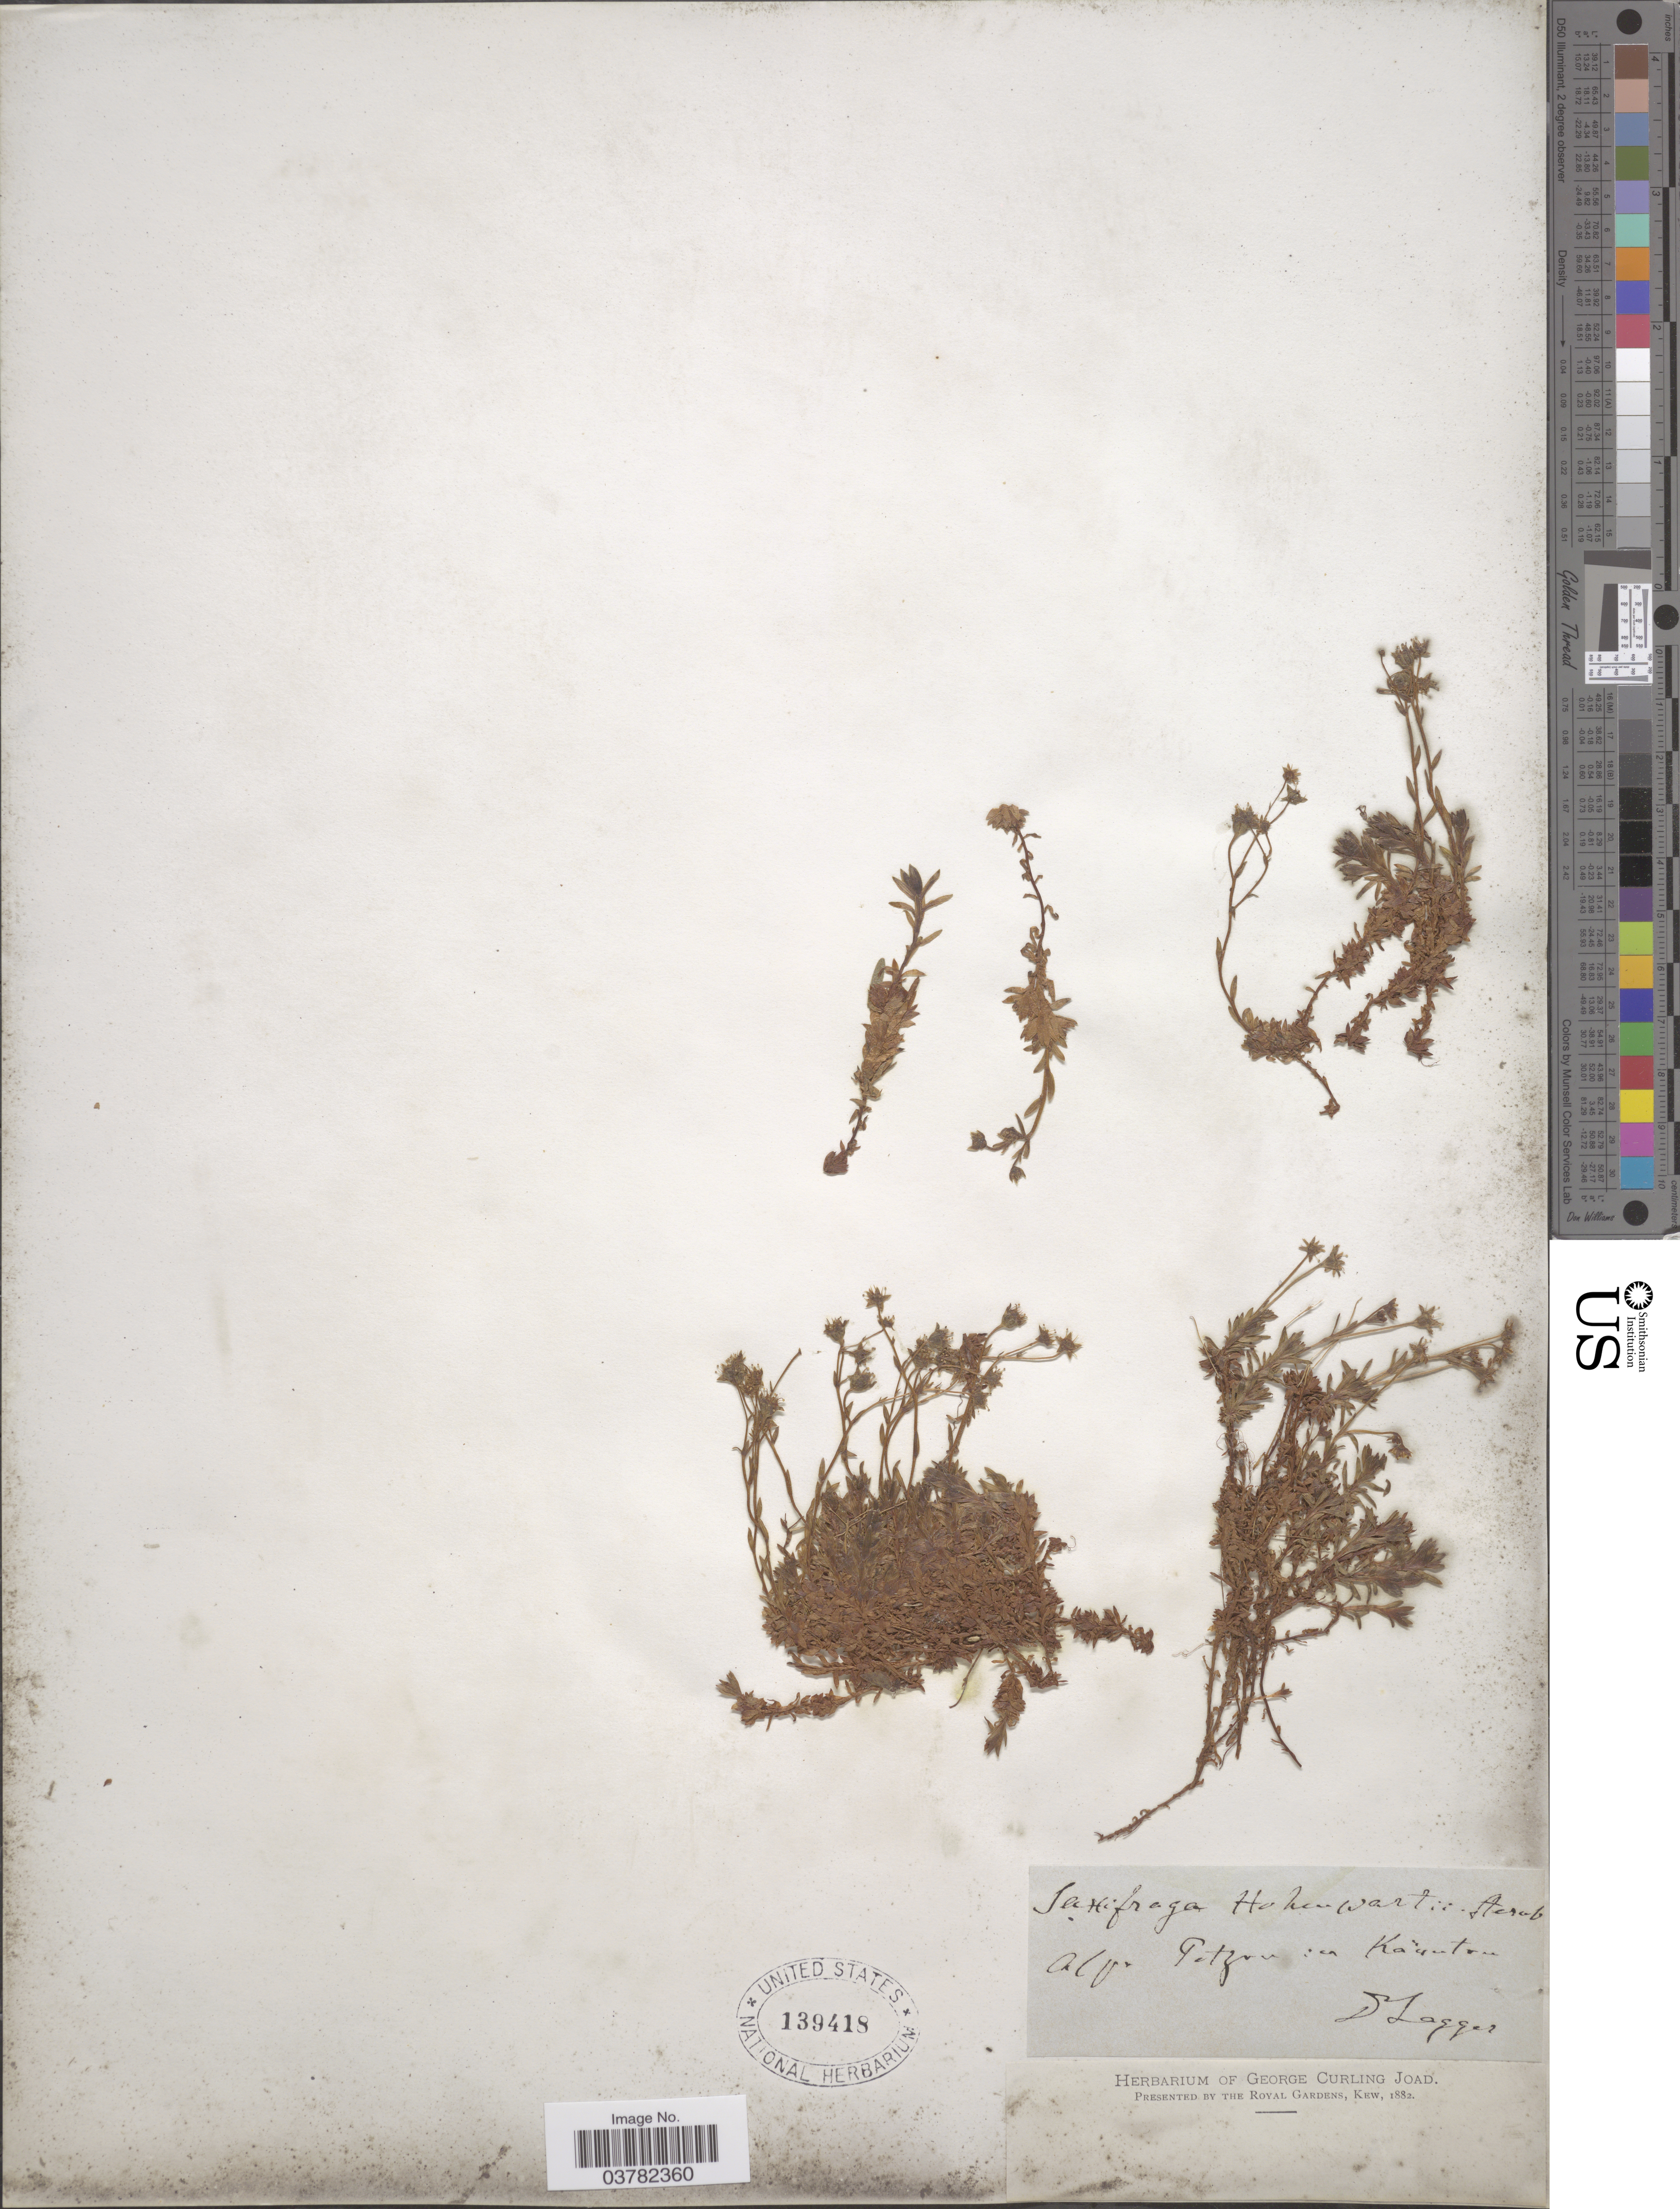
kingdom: Plantae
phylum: Tracheophyta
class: Magnoliopsida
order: Saxifragales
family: Saxifragaceae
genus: Saxifraga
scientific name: Saxifraga hohenwartii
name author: Vest ex Sternb.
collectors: D. Lagger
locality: Alp Petzou in Kaüntru. [interpreted]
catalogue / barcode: US 139418